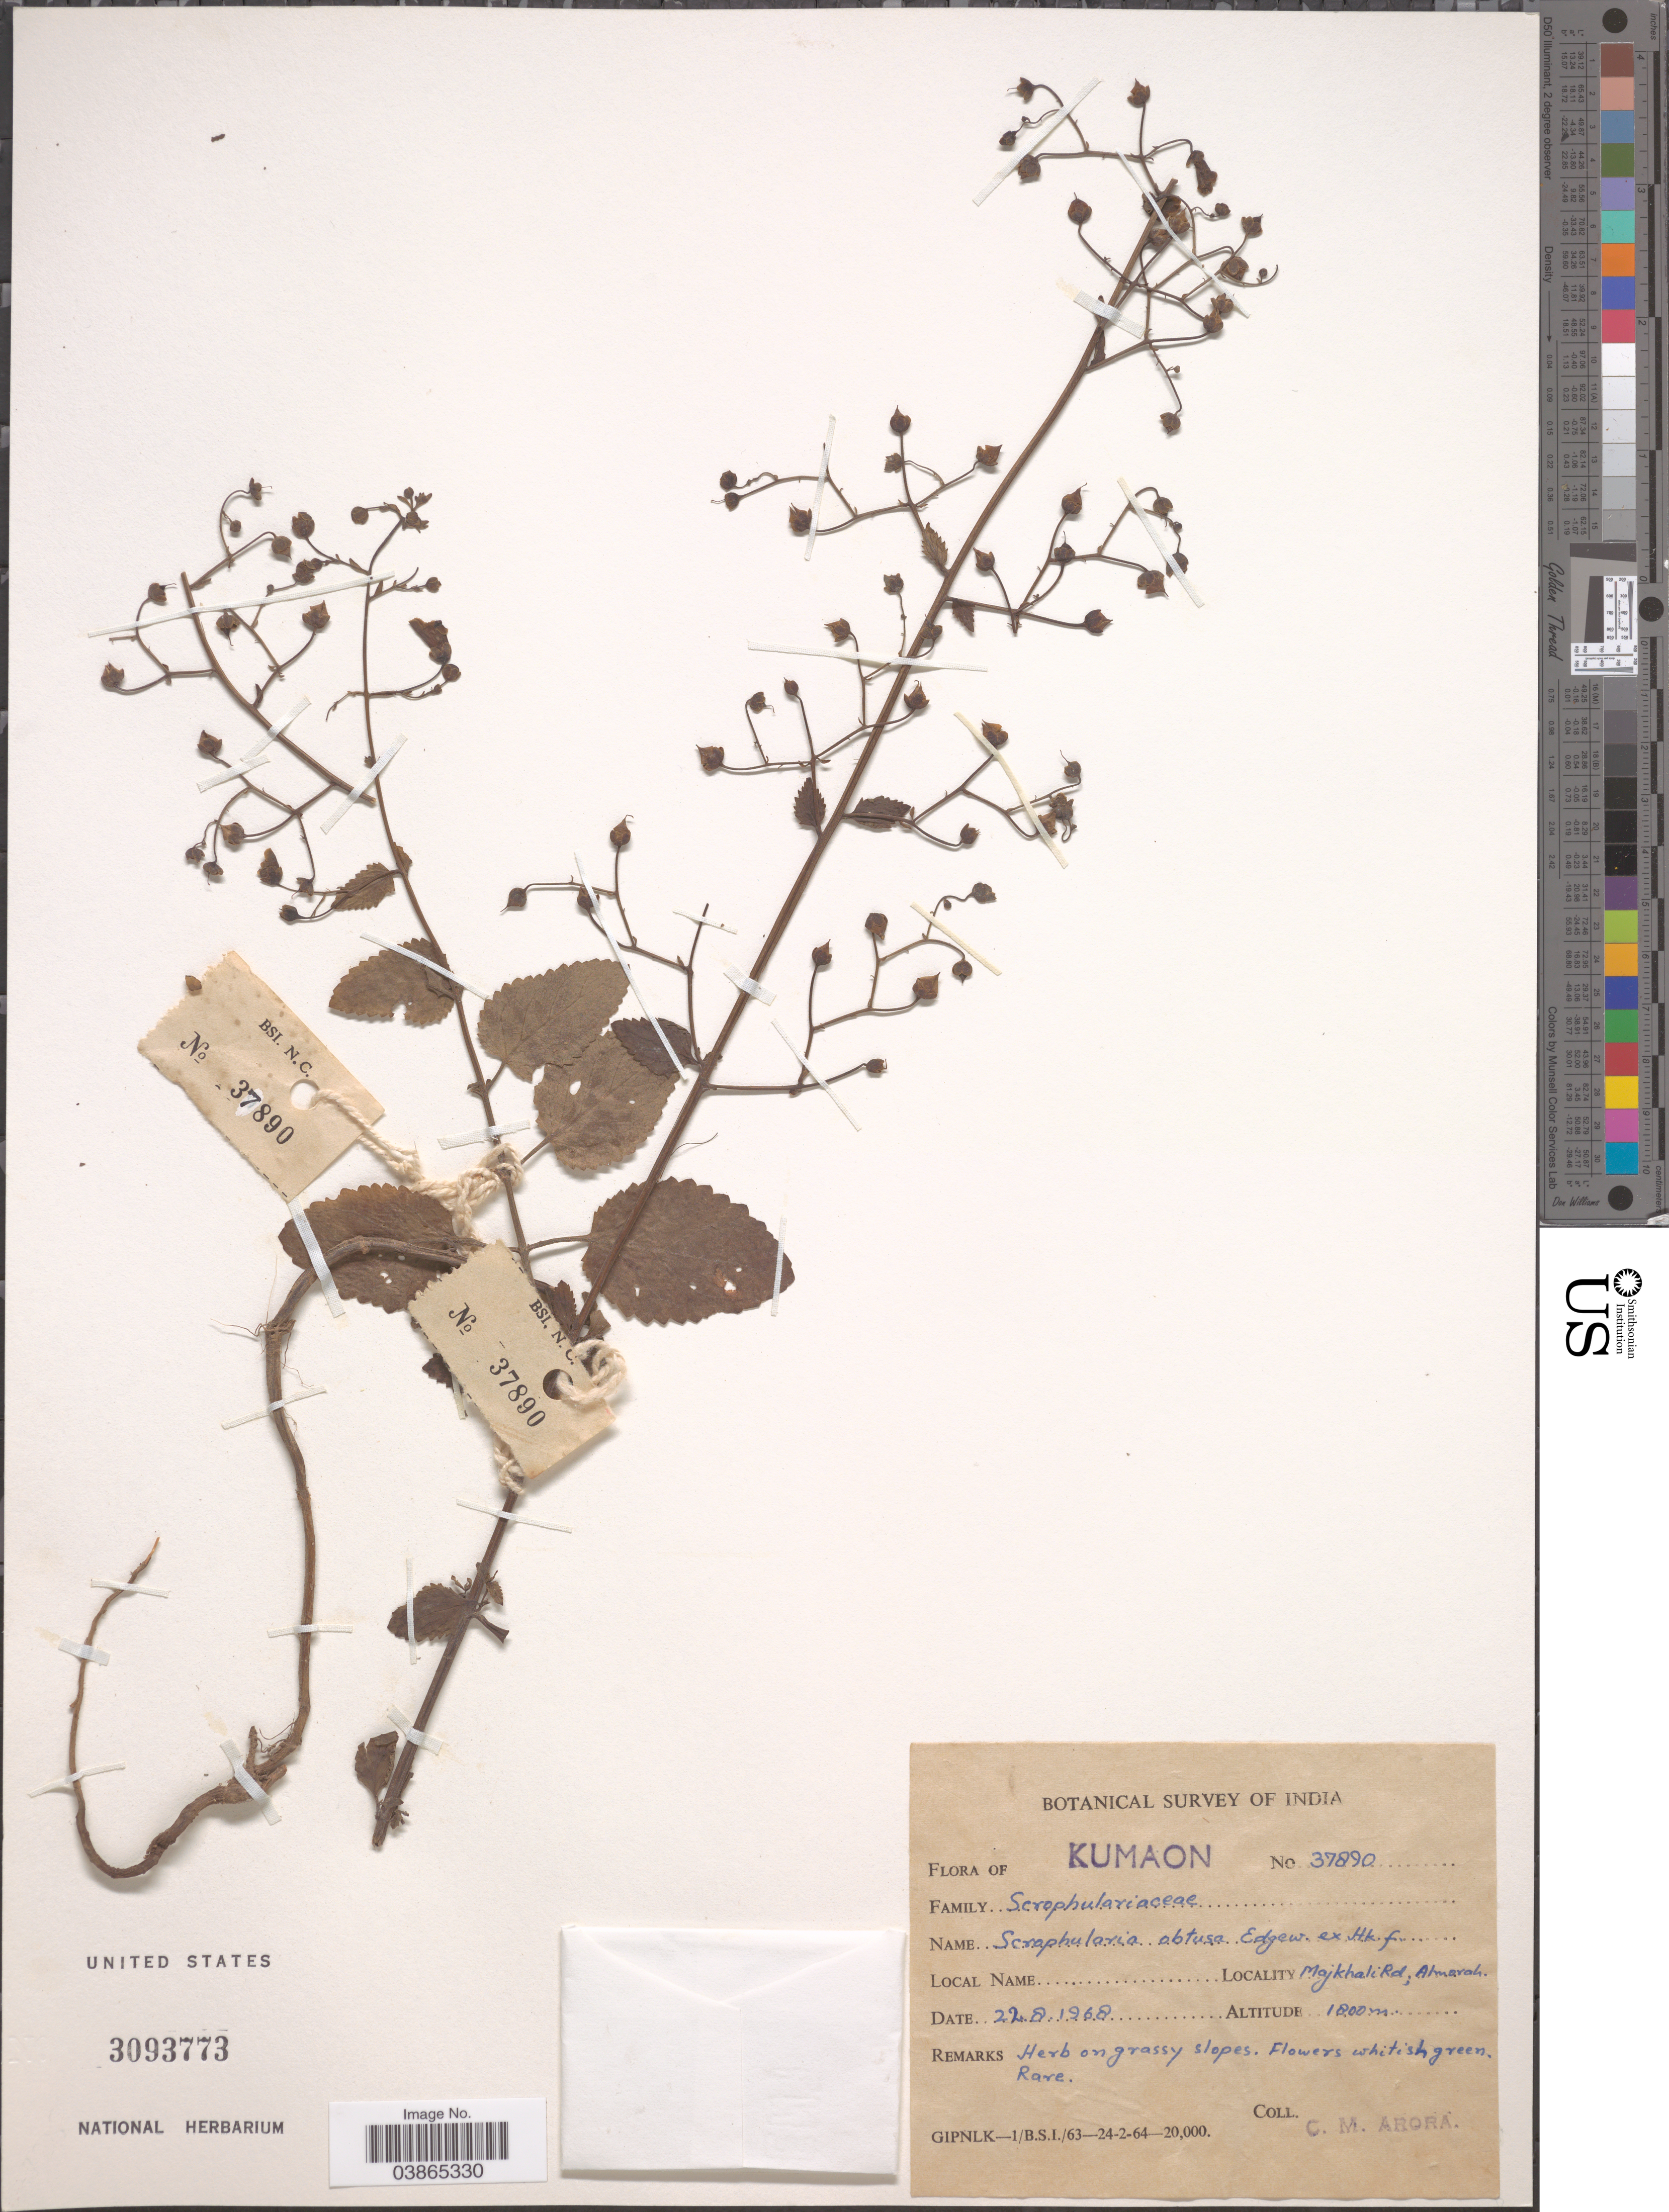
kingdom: Plantae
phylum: Tracheophyta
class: Magnoliopsida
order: Lamiales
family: Scrophulariaceae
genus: Scrophularia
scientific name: Scrophularia obtusa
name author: Edgew. ex Hook. f.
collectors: C. Arora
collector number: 37890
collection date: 1968-08-22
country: India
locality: Kumaon. Majkhali Rd; Atmaroh.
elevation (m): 1800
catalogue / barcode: US 3093773